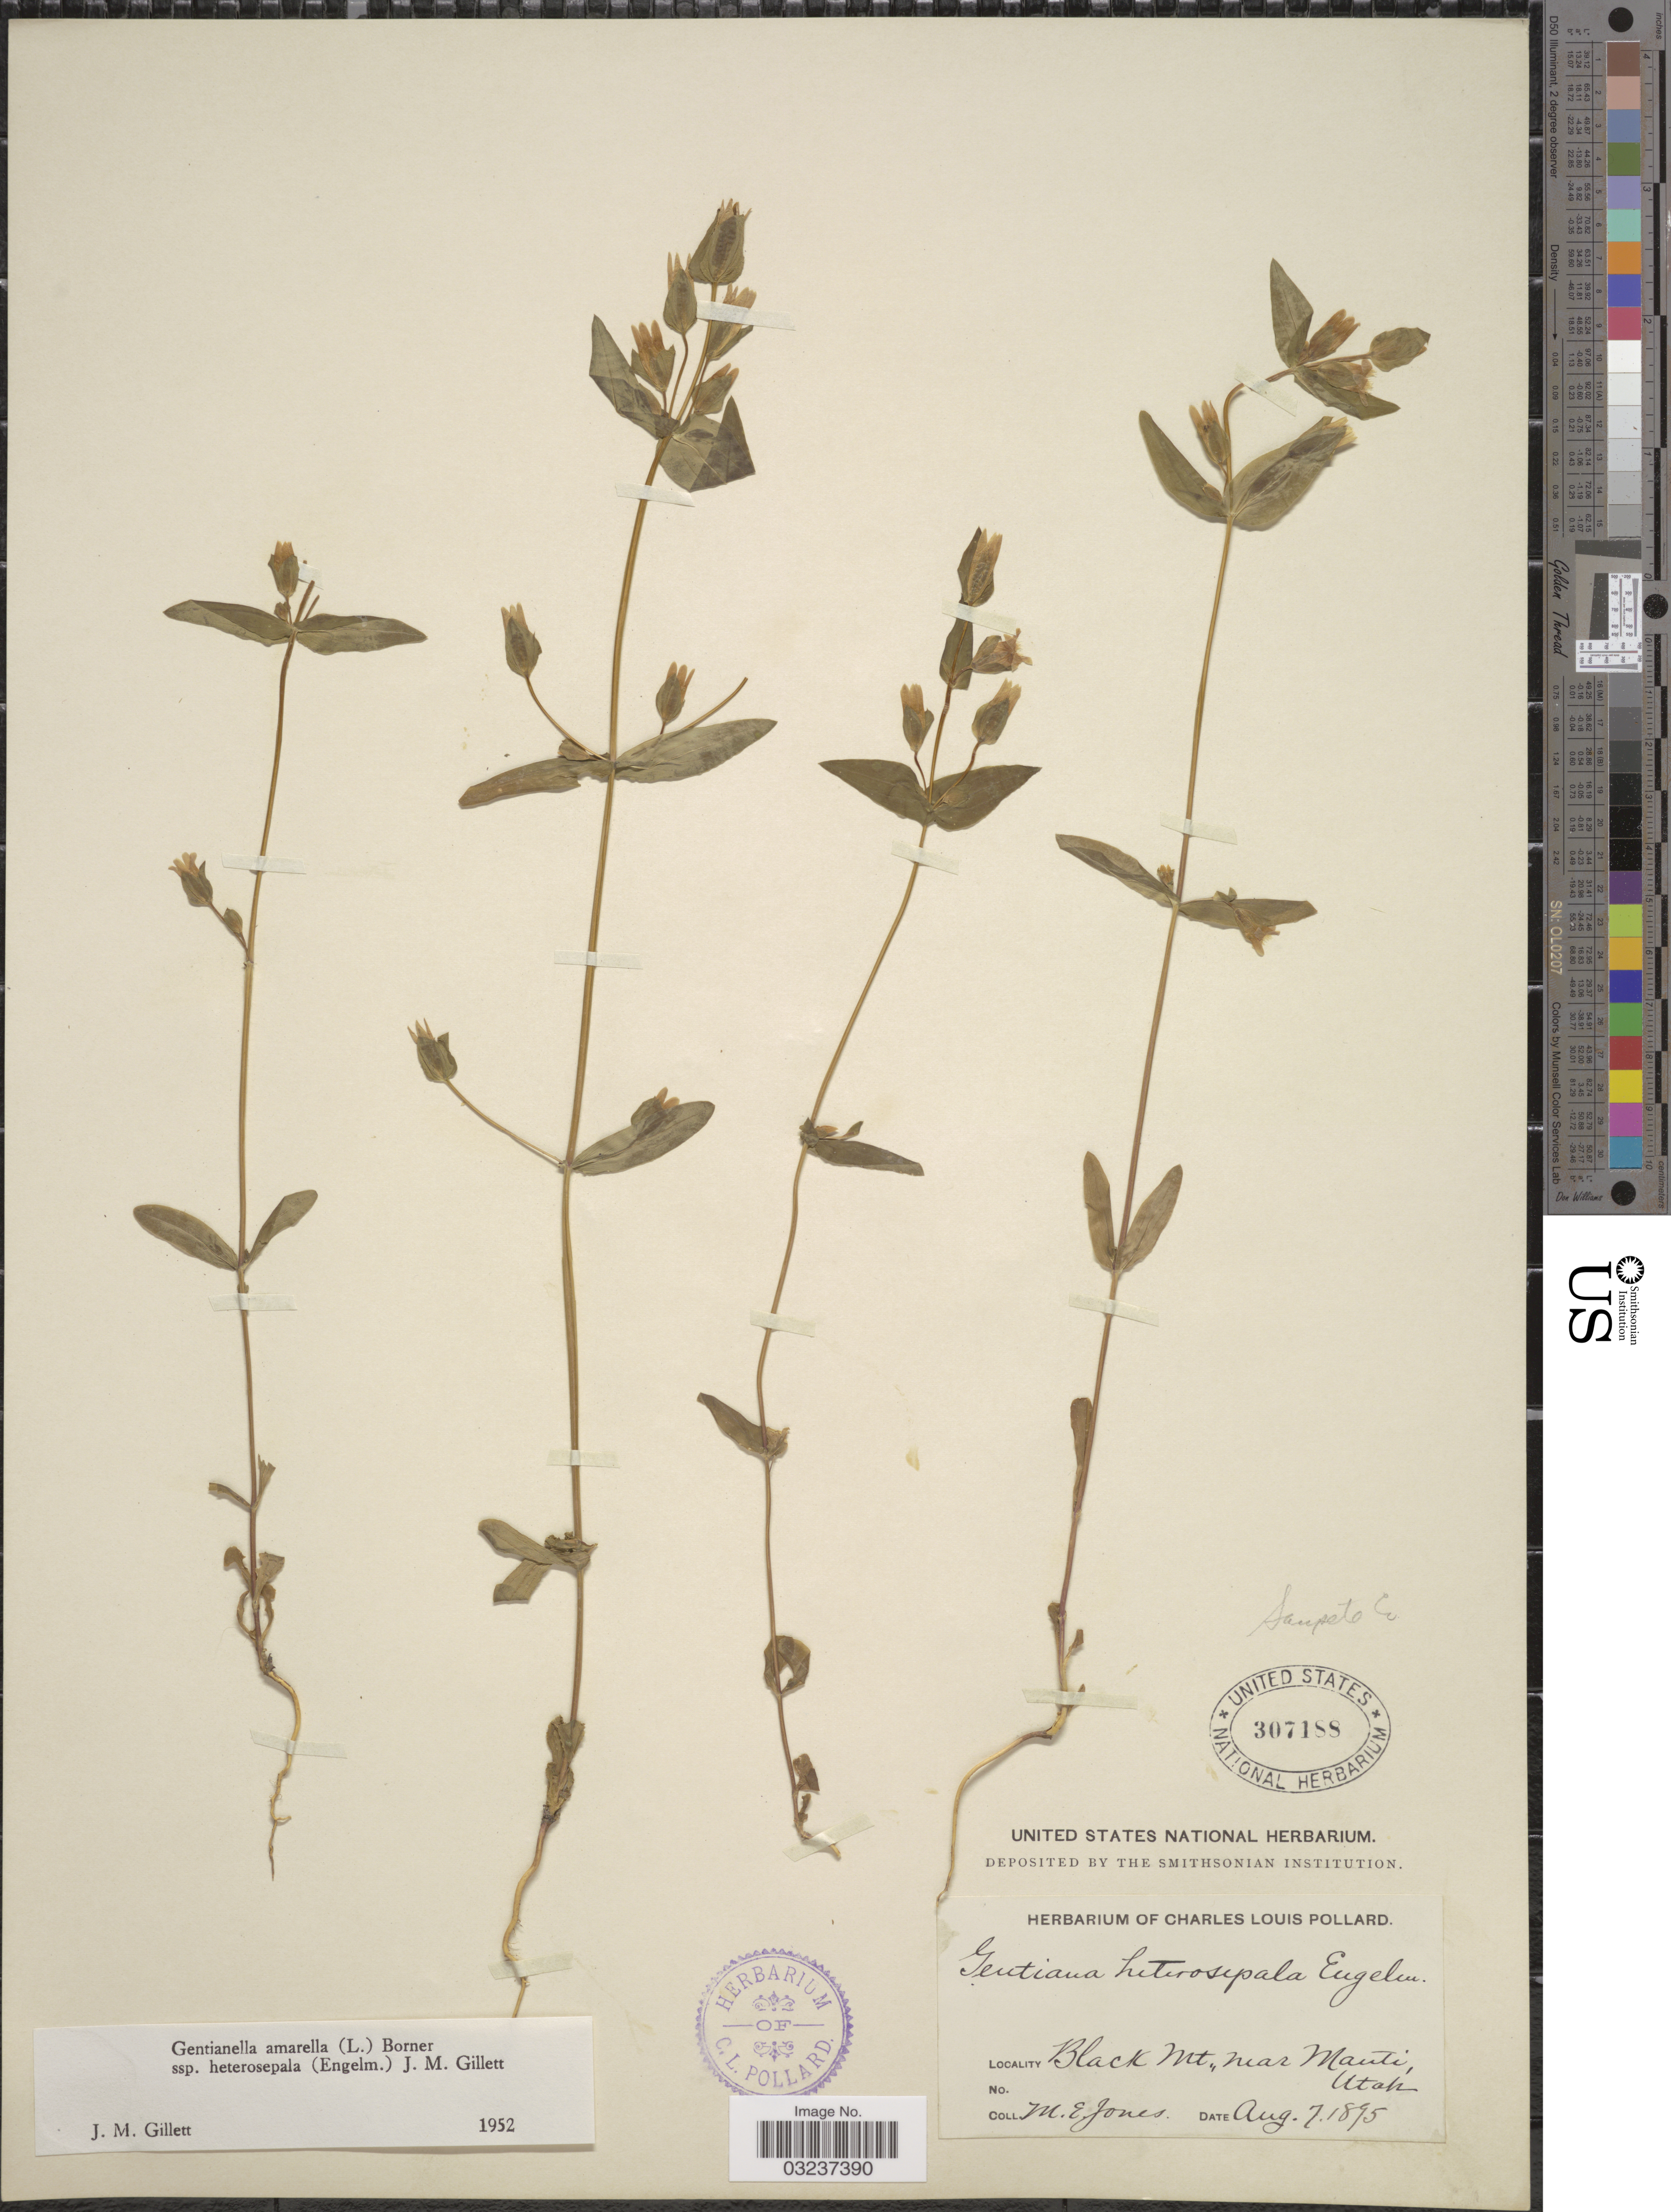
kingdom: Plantae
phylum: Tracheophyta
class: Magnoliopsida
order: Gentianales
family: Gentianaceae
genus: Gentianella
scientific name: Gentianella amarella subsp. heterosepala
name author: (Engelm.) J.M. Gillet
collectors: M. E. Jones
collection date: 1895-08-07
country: United States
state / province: Utah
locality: Black Mt., near Mauti. Sanpete Co.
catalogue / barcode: US 307188